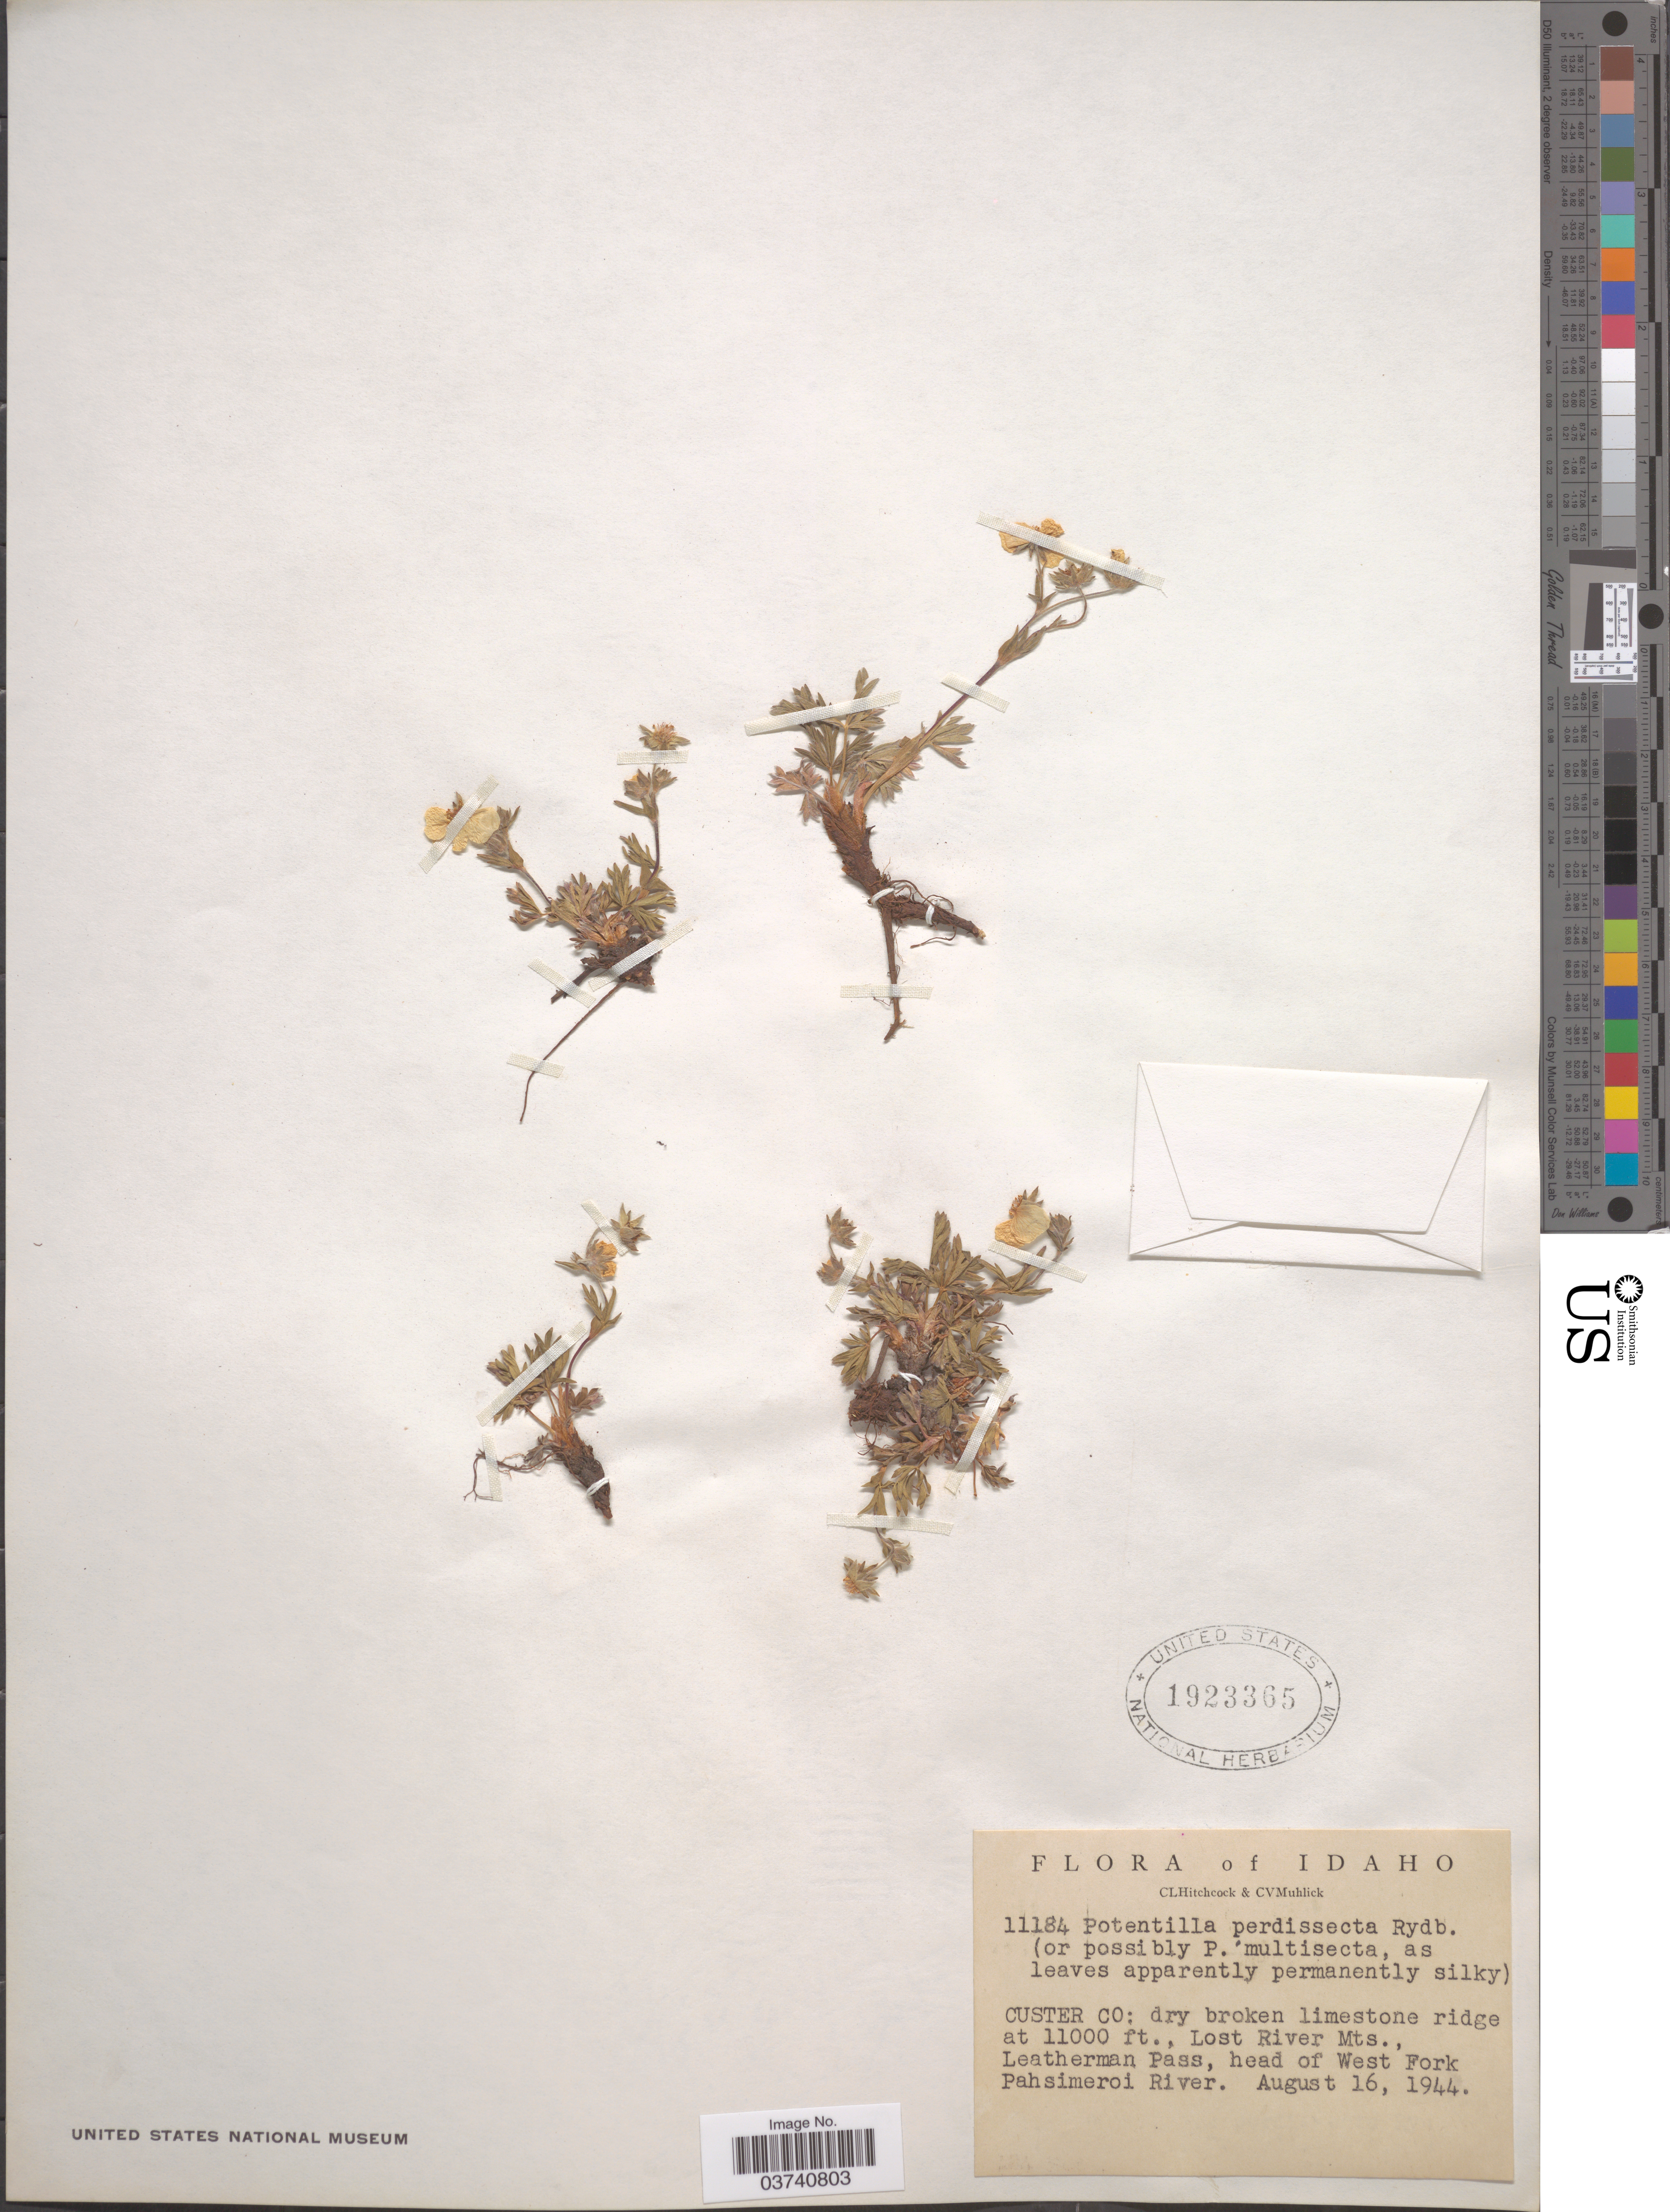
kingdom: Plantae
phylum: Tracheophyta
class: Magnoliopsida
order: Rosales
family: Rosaceae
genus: Potentilla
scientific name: Potentilla perdissecta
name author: Rydb.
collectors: C. L. Hitchcock & C. V. Muhlick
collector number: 11184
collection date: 1944-08-16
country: United States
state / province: Idaho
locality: Custer Co: Lost River Mts., Leatherman Pass, head of West Fork Pahsimeroi River.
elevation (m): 3353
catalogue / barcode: US 1923365